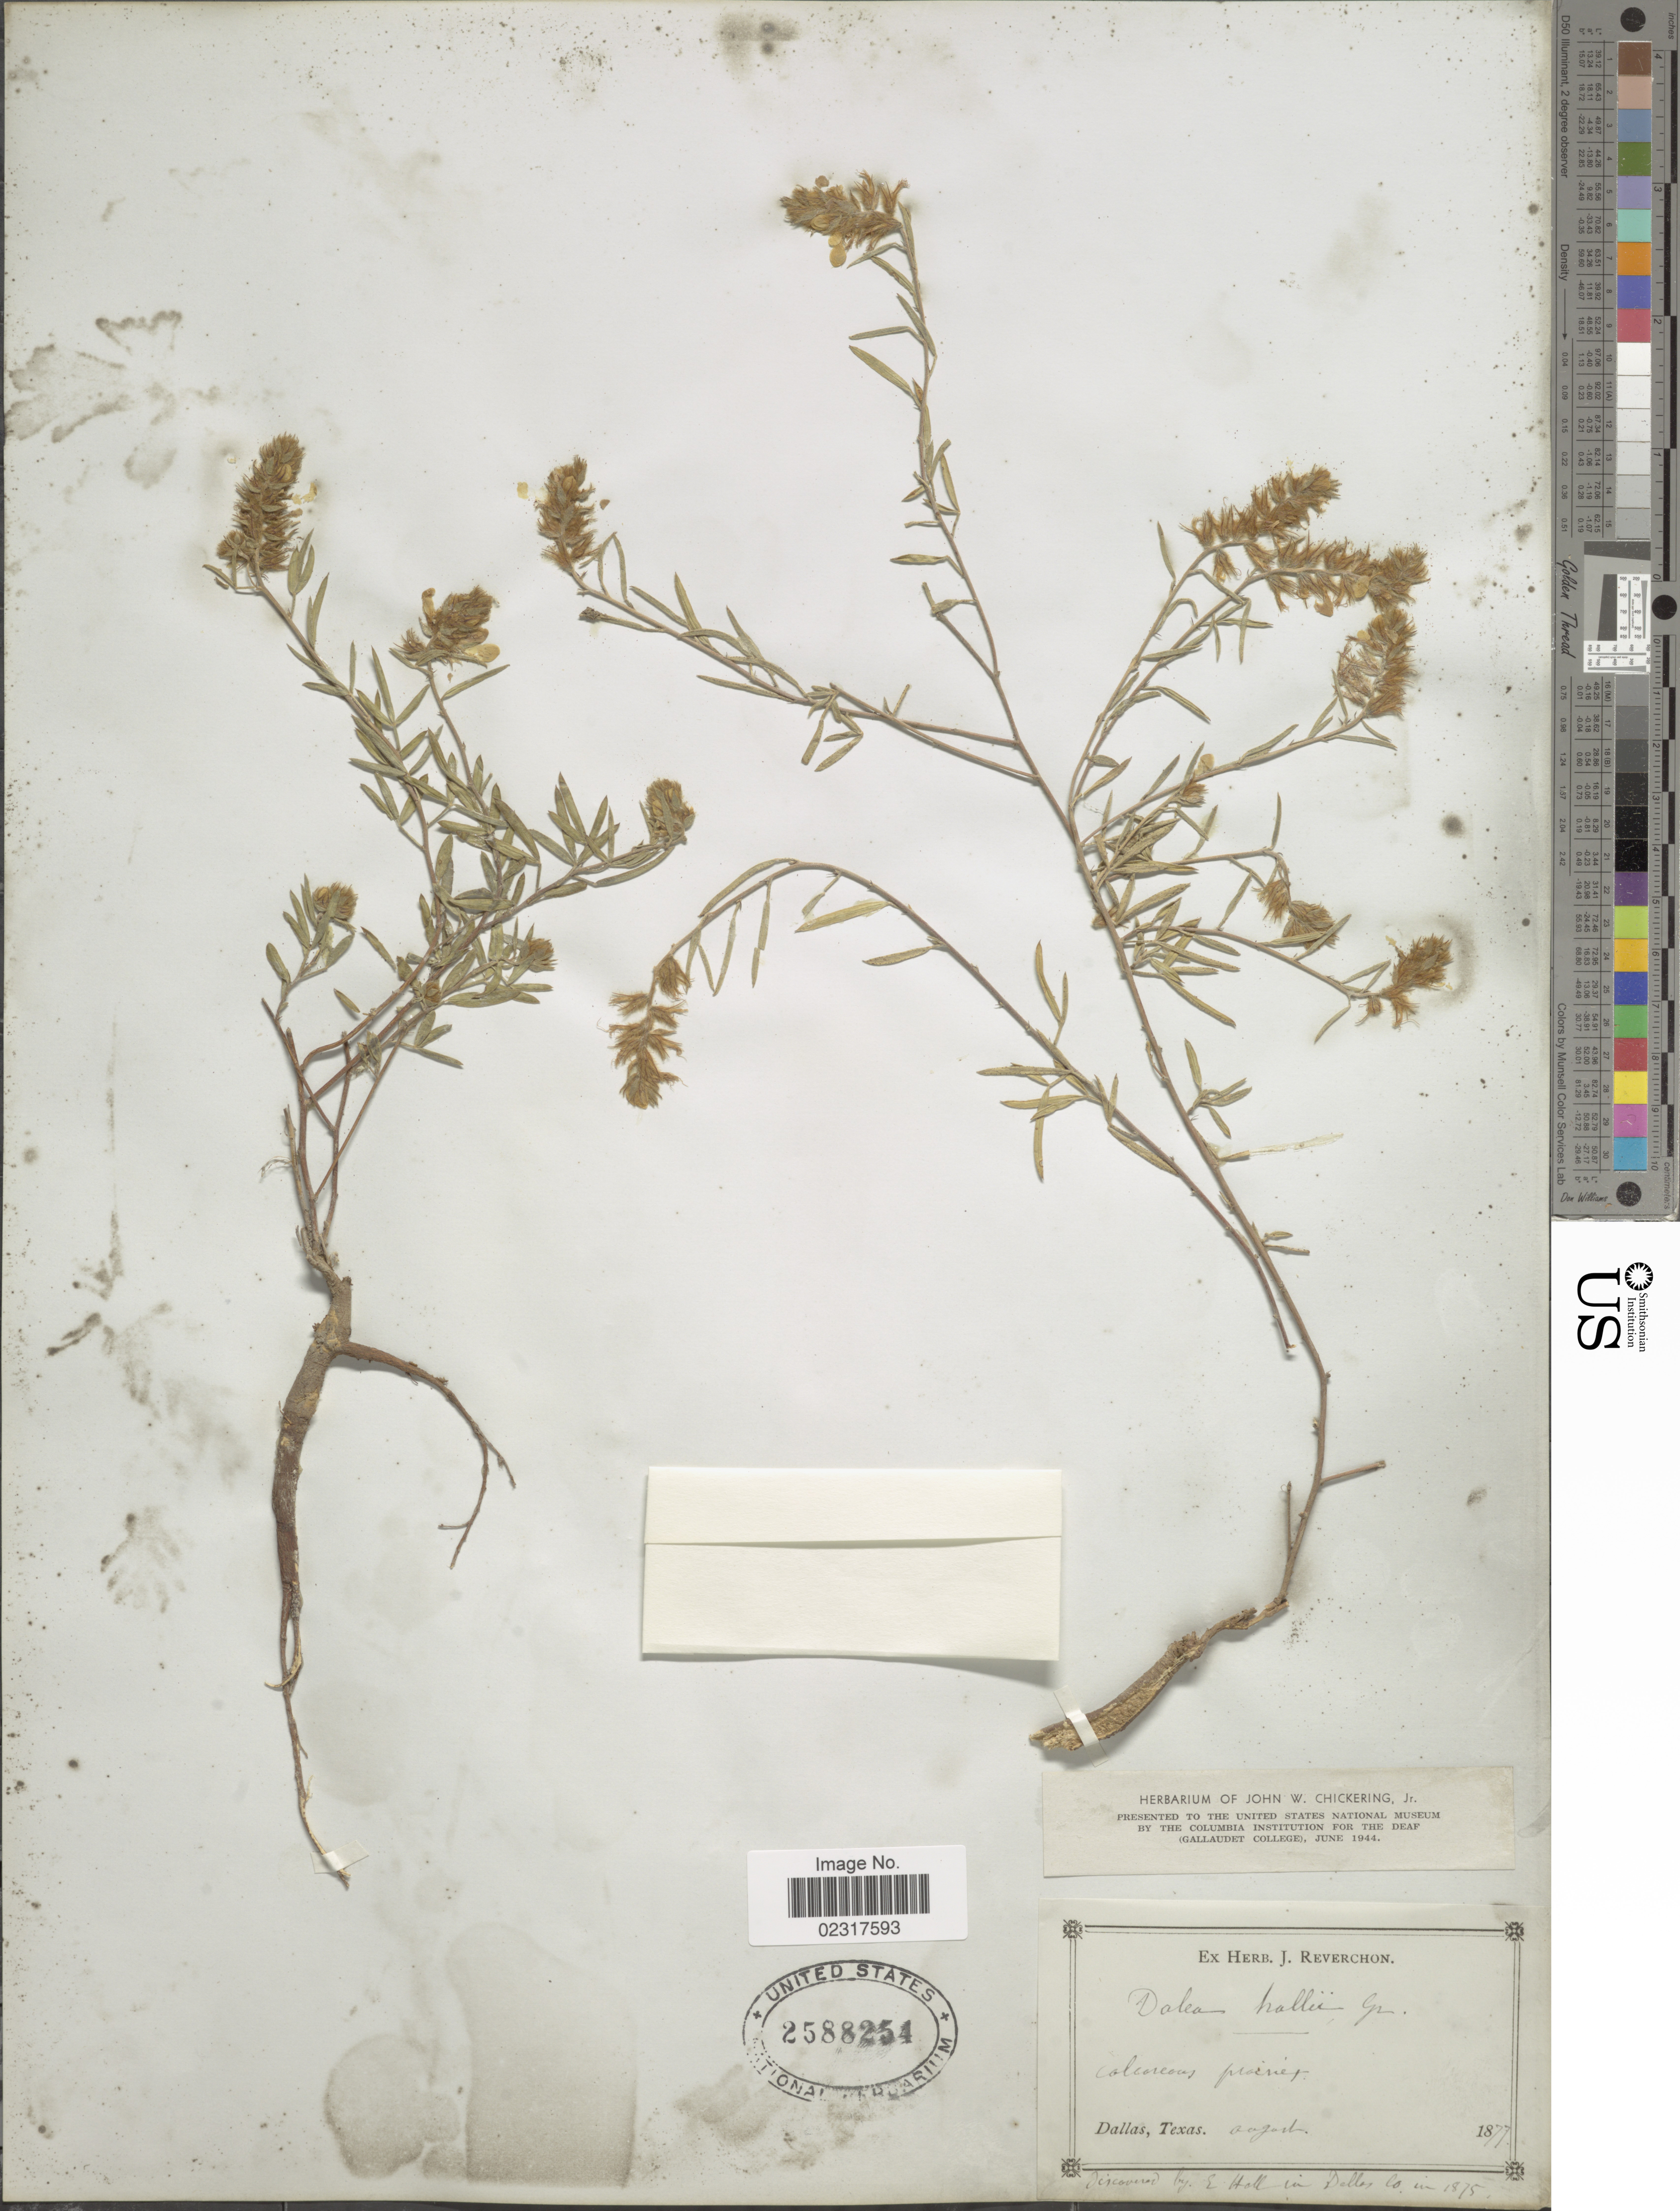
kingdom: Plantae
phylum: Tracheophyta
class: Magnoliopsida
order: Fabales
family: Fabaceae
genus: Dalea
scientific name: Dalea hallii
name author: A. Gray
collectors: ex herb. J. Reverchon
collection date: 1877-08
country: United States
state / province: Texas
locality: Dallas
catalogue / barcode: US 2588254